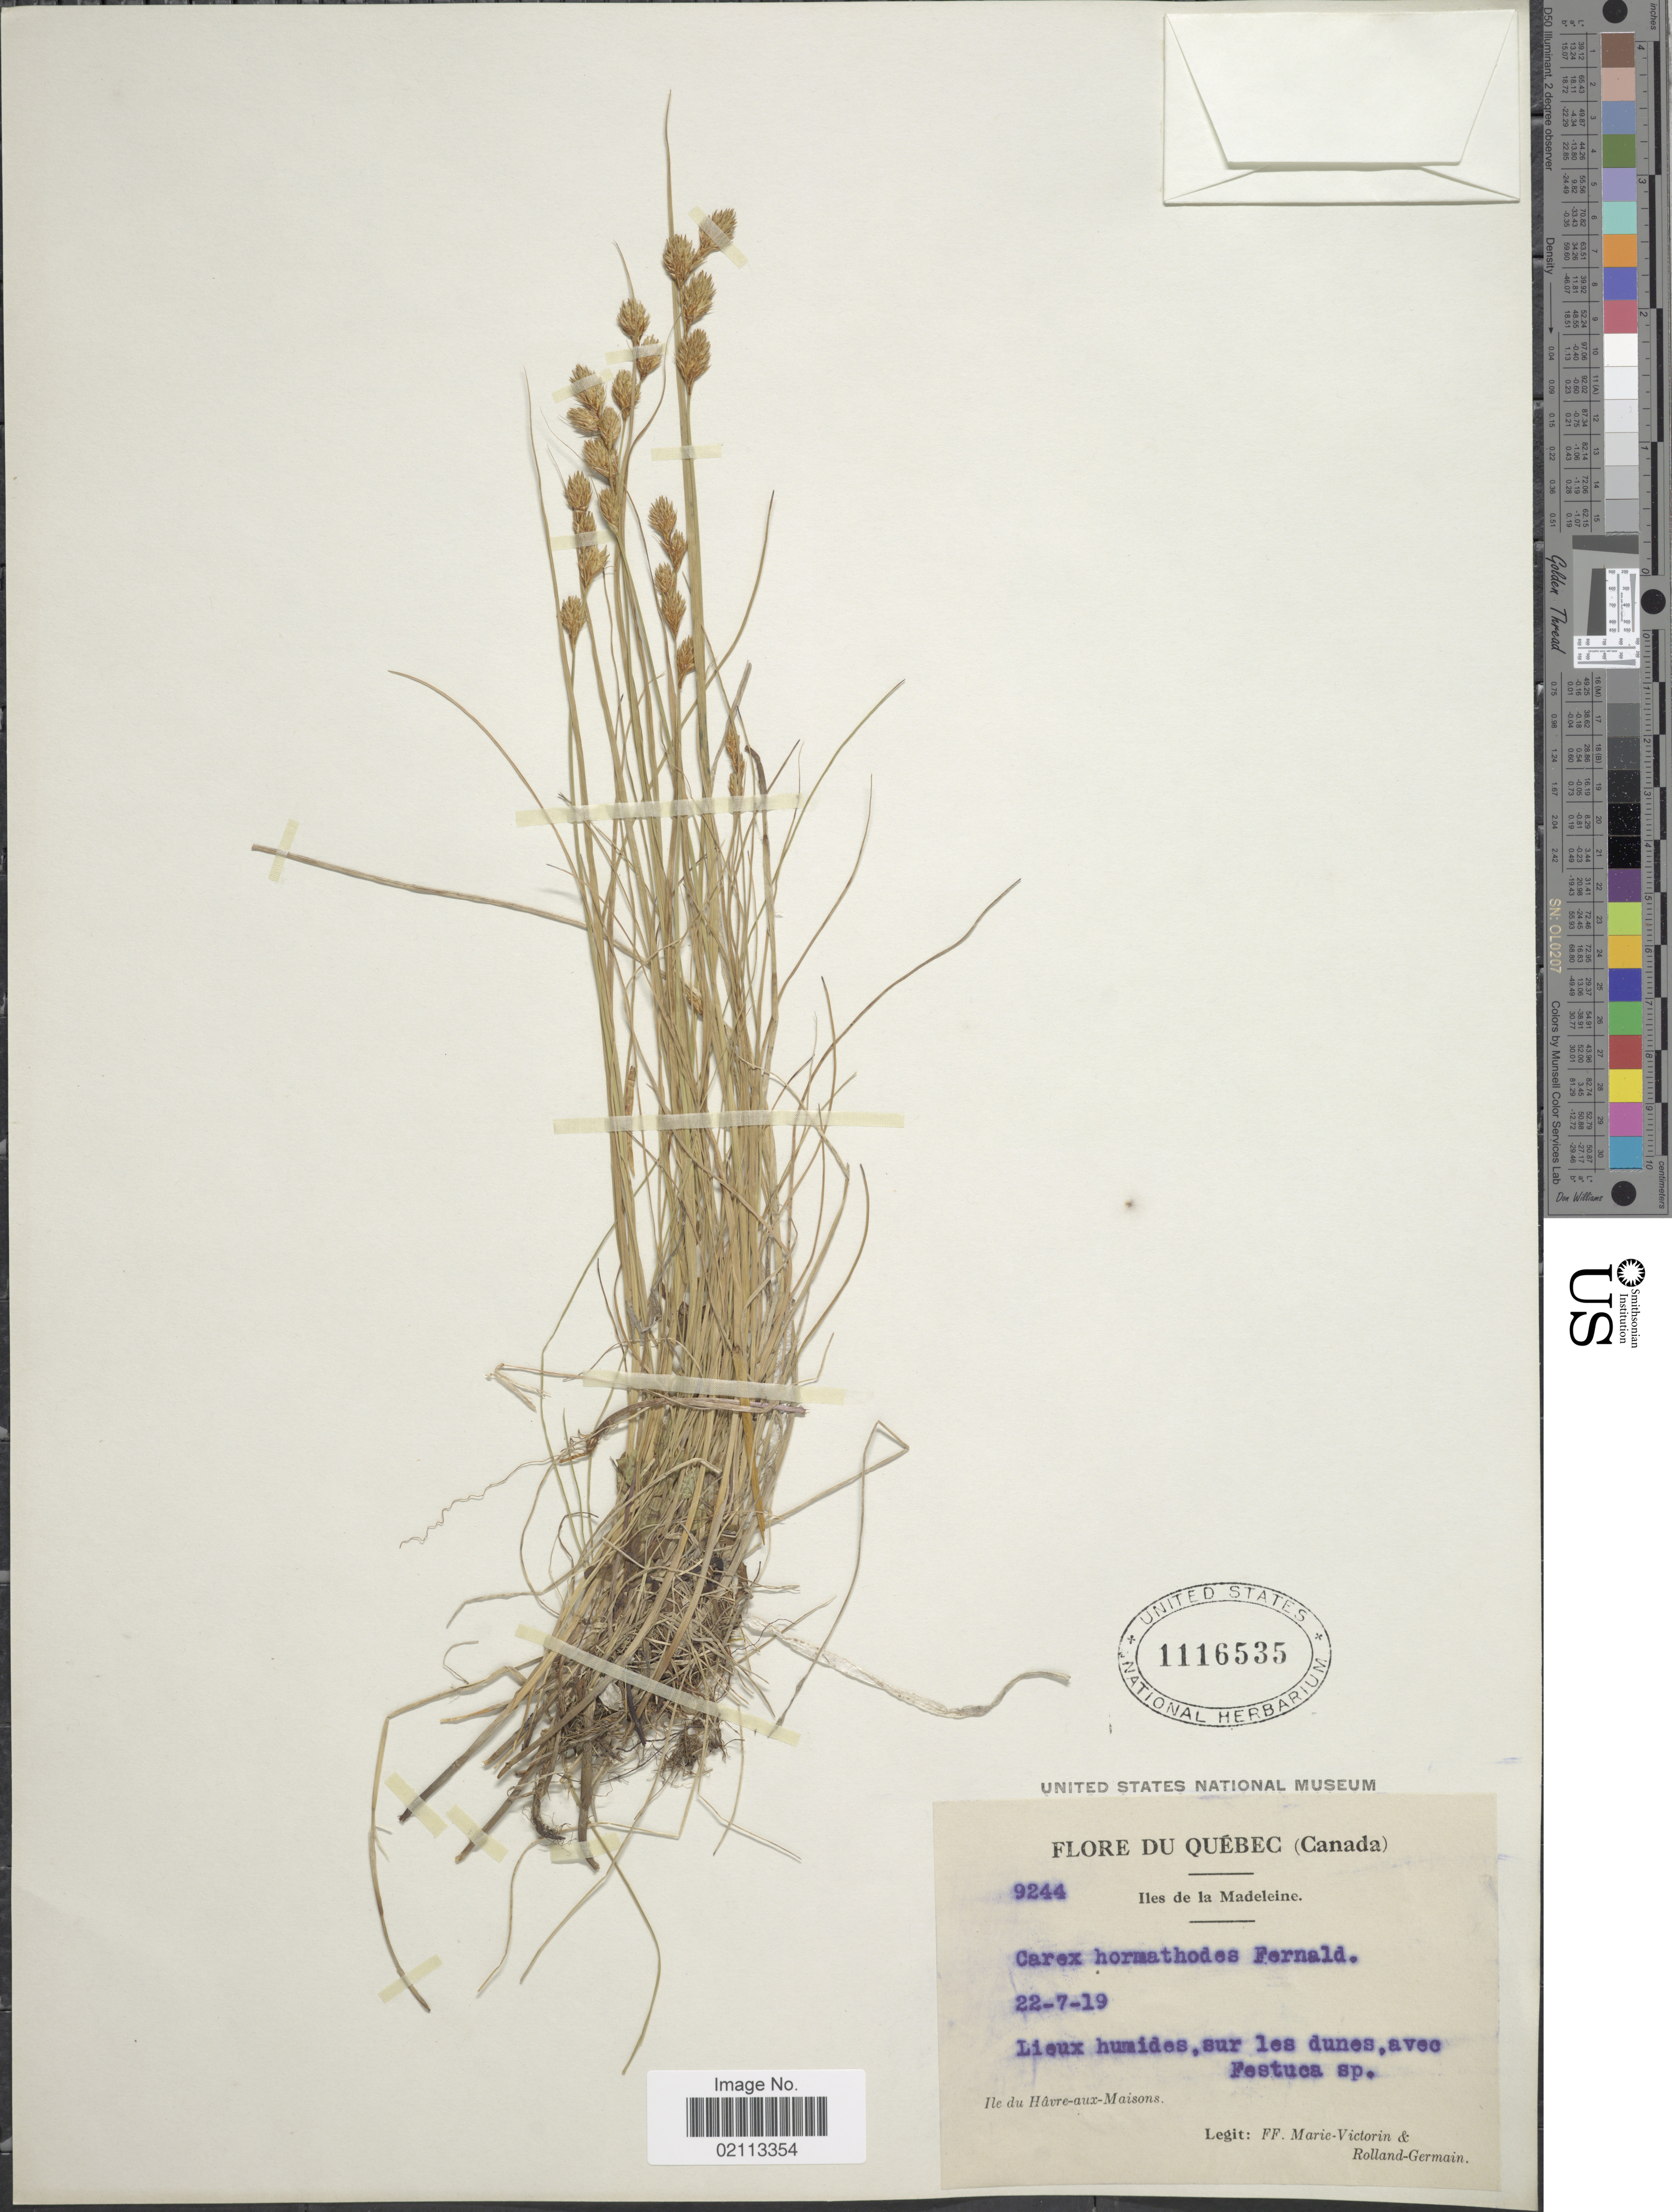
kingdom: Plantae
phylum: Tracheophyta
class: Liliopsida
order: Poales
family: Cyperaceae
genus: Carex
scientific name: Carex hormathodes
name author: Fernald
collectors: F. Marie-Victorin & Rolland-Germain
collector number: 9244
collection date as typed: Transcribed d/m/y: 22/7/19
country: Canada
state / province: Quebec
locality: Iles de la Madeleine, Lieux humides, sur les dunes, Ile du Hâvre-aux-Maisons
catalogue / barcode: US 1116535